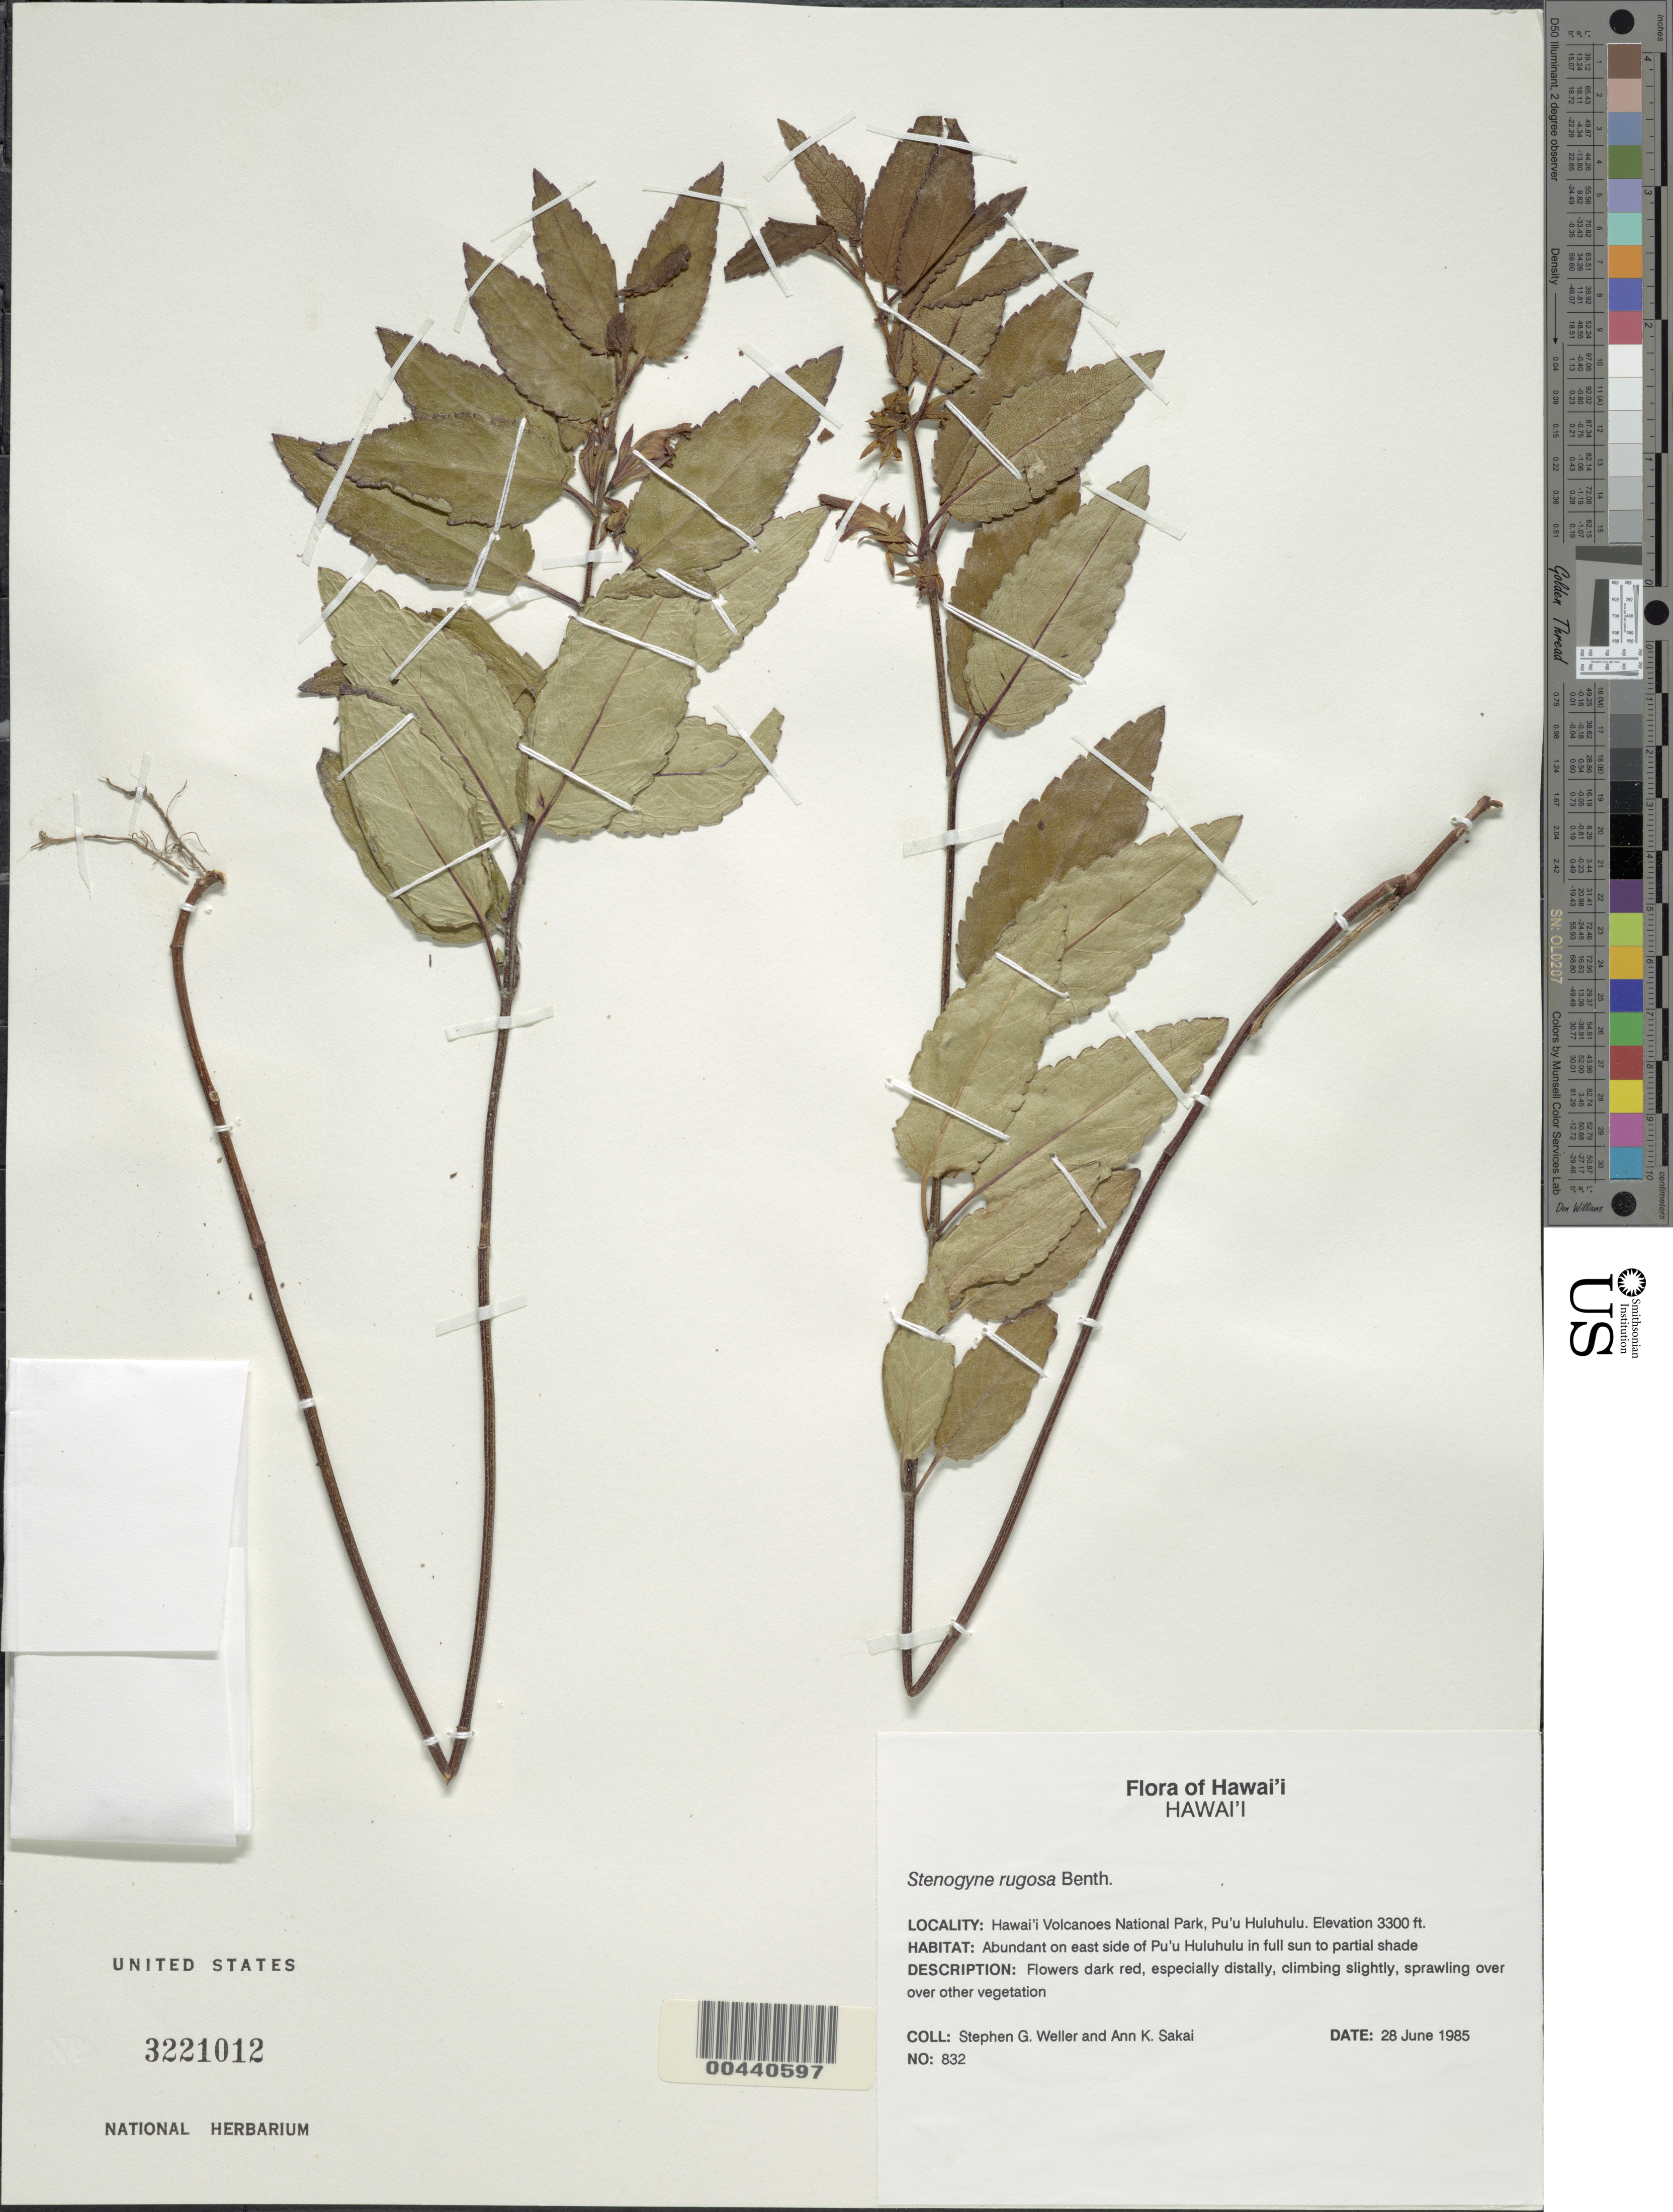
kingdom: Plantae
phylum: Tracheophyta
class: Magnoliopsida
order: Lamiales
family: Lamiaceae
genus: Stenogyne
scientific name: Stenogyne rugosa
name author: Benth.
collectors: S. G. Weller & A. Sakai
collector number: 832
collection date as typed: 28 Jun 1985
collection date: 1985-06-28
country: United States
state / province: Hawaii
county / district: Hawaii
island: Hawaii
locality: Hawaii Volcanoes National Park, Pu'u Huluhulu (abundant on east side)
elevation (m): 1006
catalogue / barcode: US 3221012